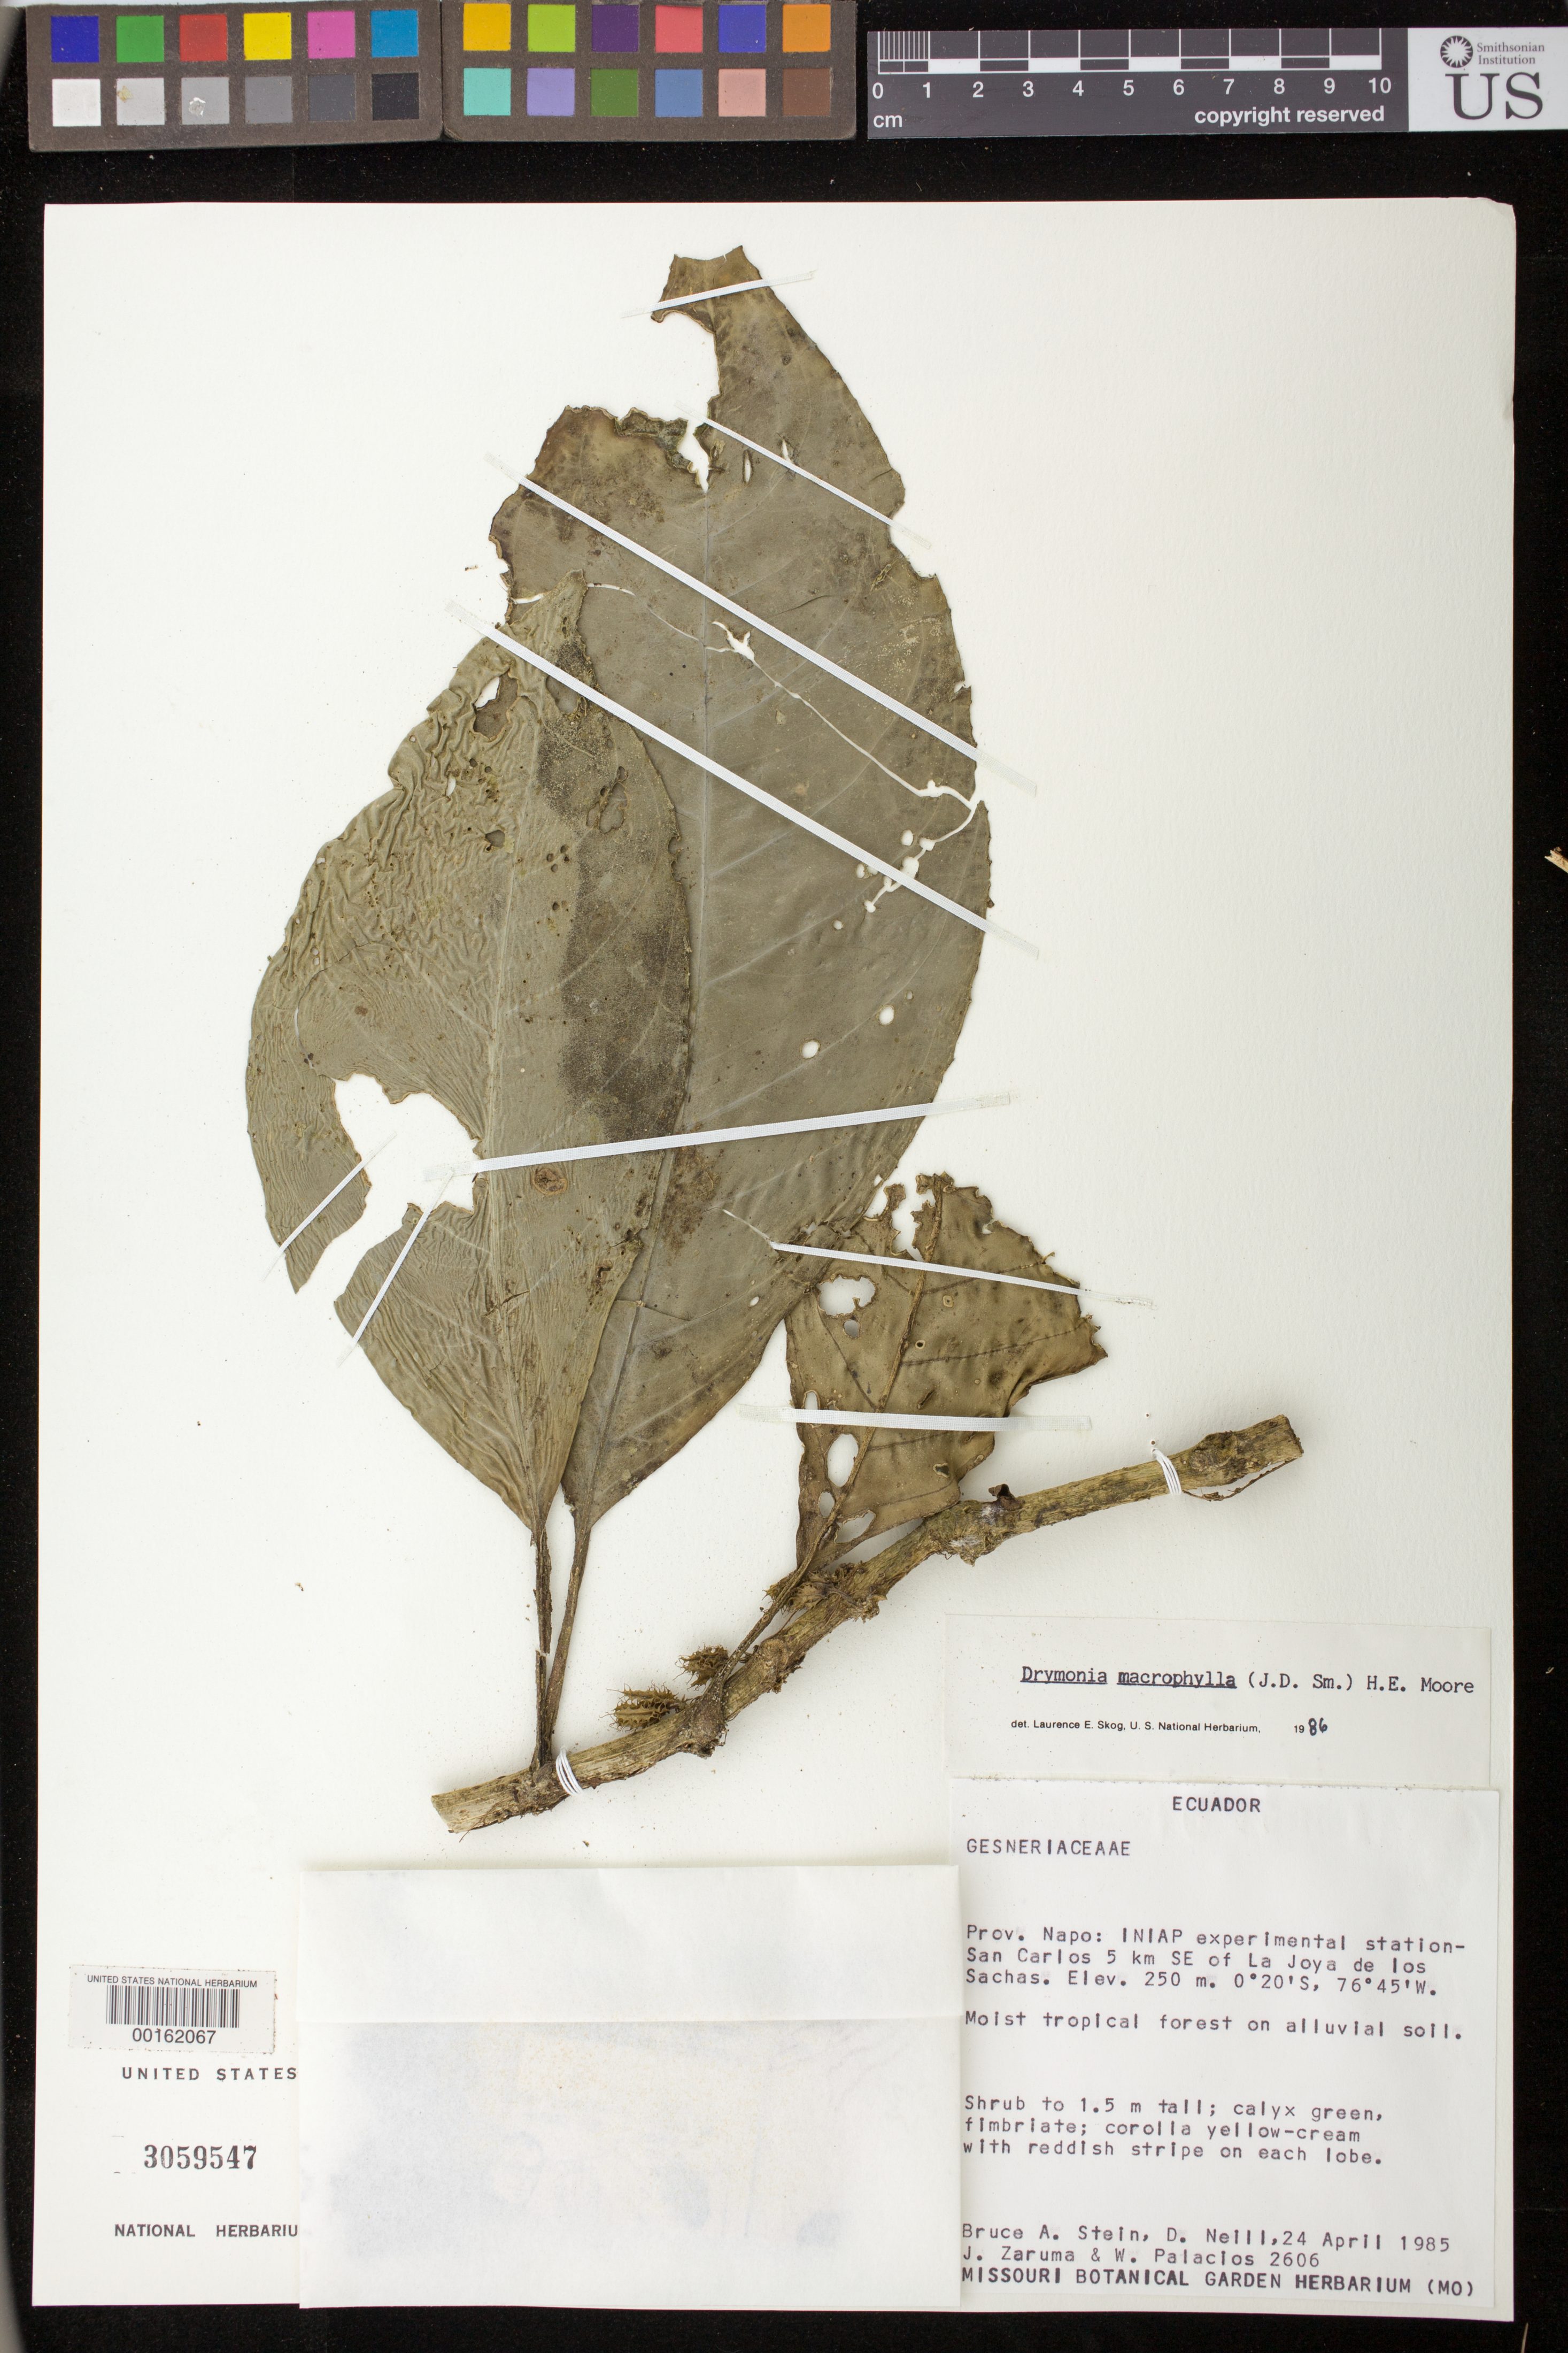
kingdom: Plantae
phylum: Tracheophyta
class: Magnoliopsida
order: Lamiales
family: Gesneriaceae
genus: Drymonia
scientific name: Drymonia macrophylla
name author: (Oerst.) H.E. Moore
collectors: B. A. Stein, D. A. Neill, J. Zaruma & W. Palacios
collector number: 2606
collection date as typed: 24 Apr 1985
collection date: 1985-04-24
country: Ecuador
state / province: Napo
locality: Iniap Experimental Station - San Carlos 5 km SE of La Joya de Los Sachas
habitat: Moist tropical forest on alluvial soil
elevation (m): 250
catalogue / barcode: US 3059547